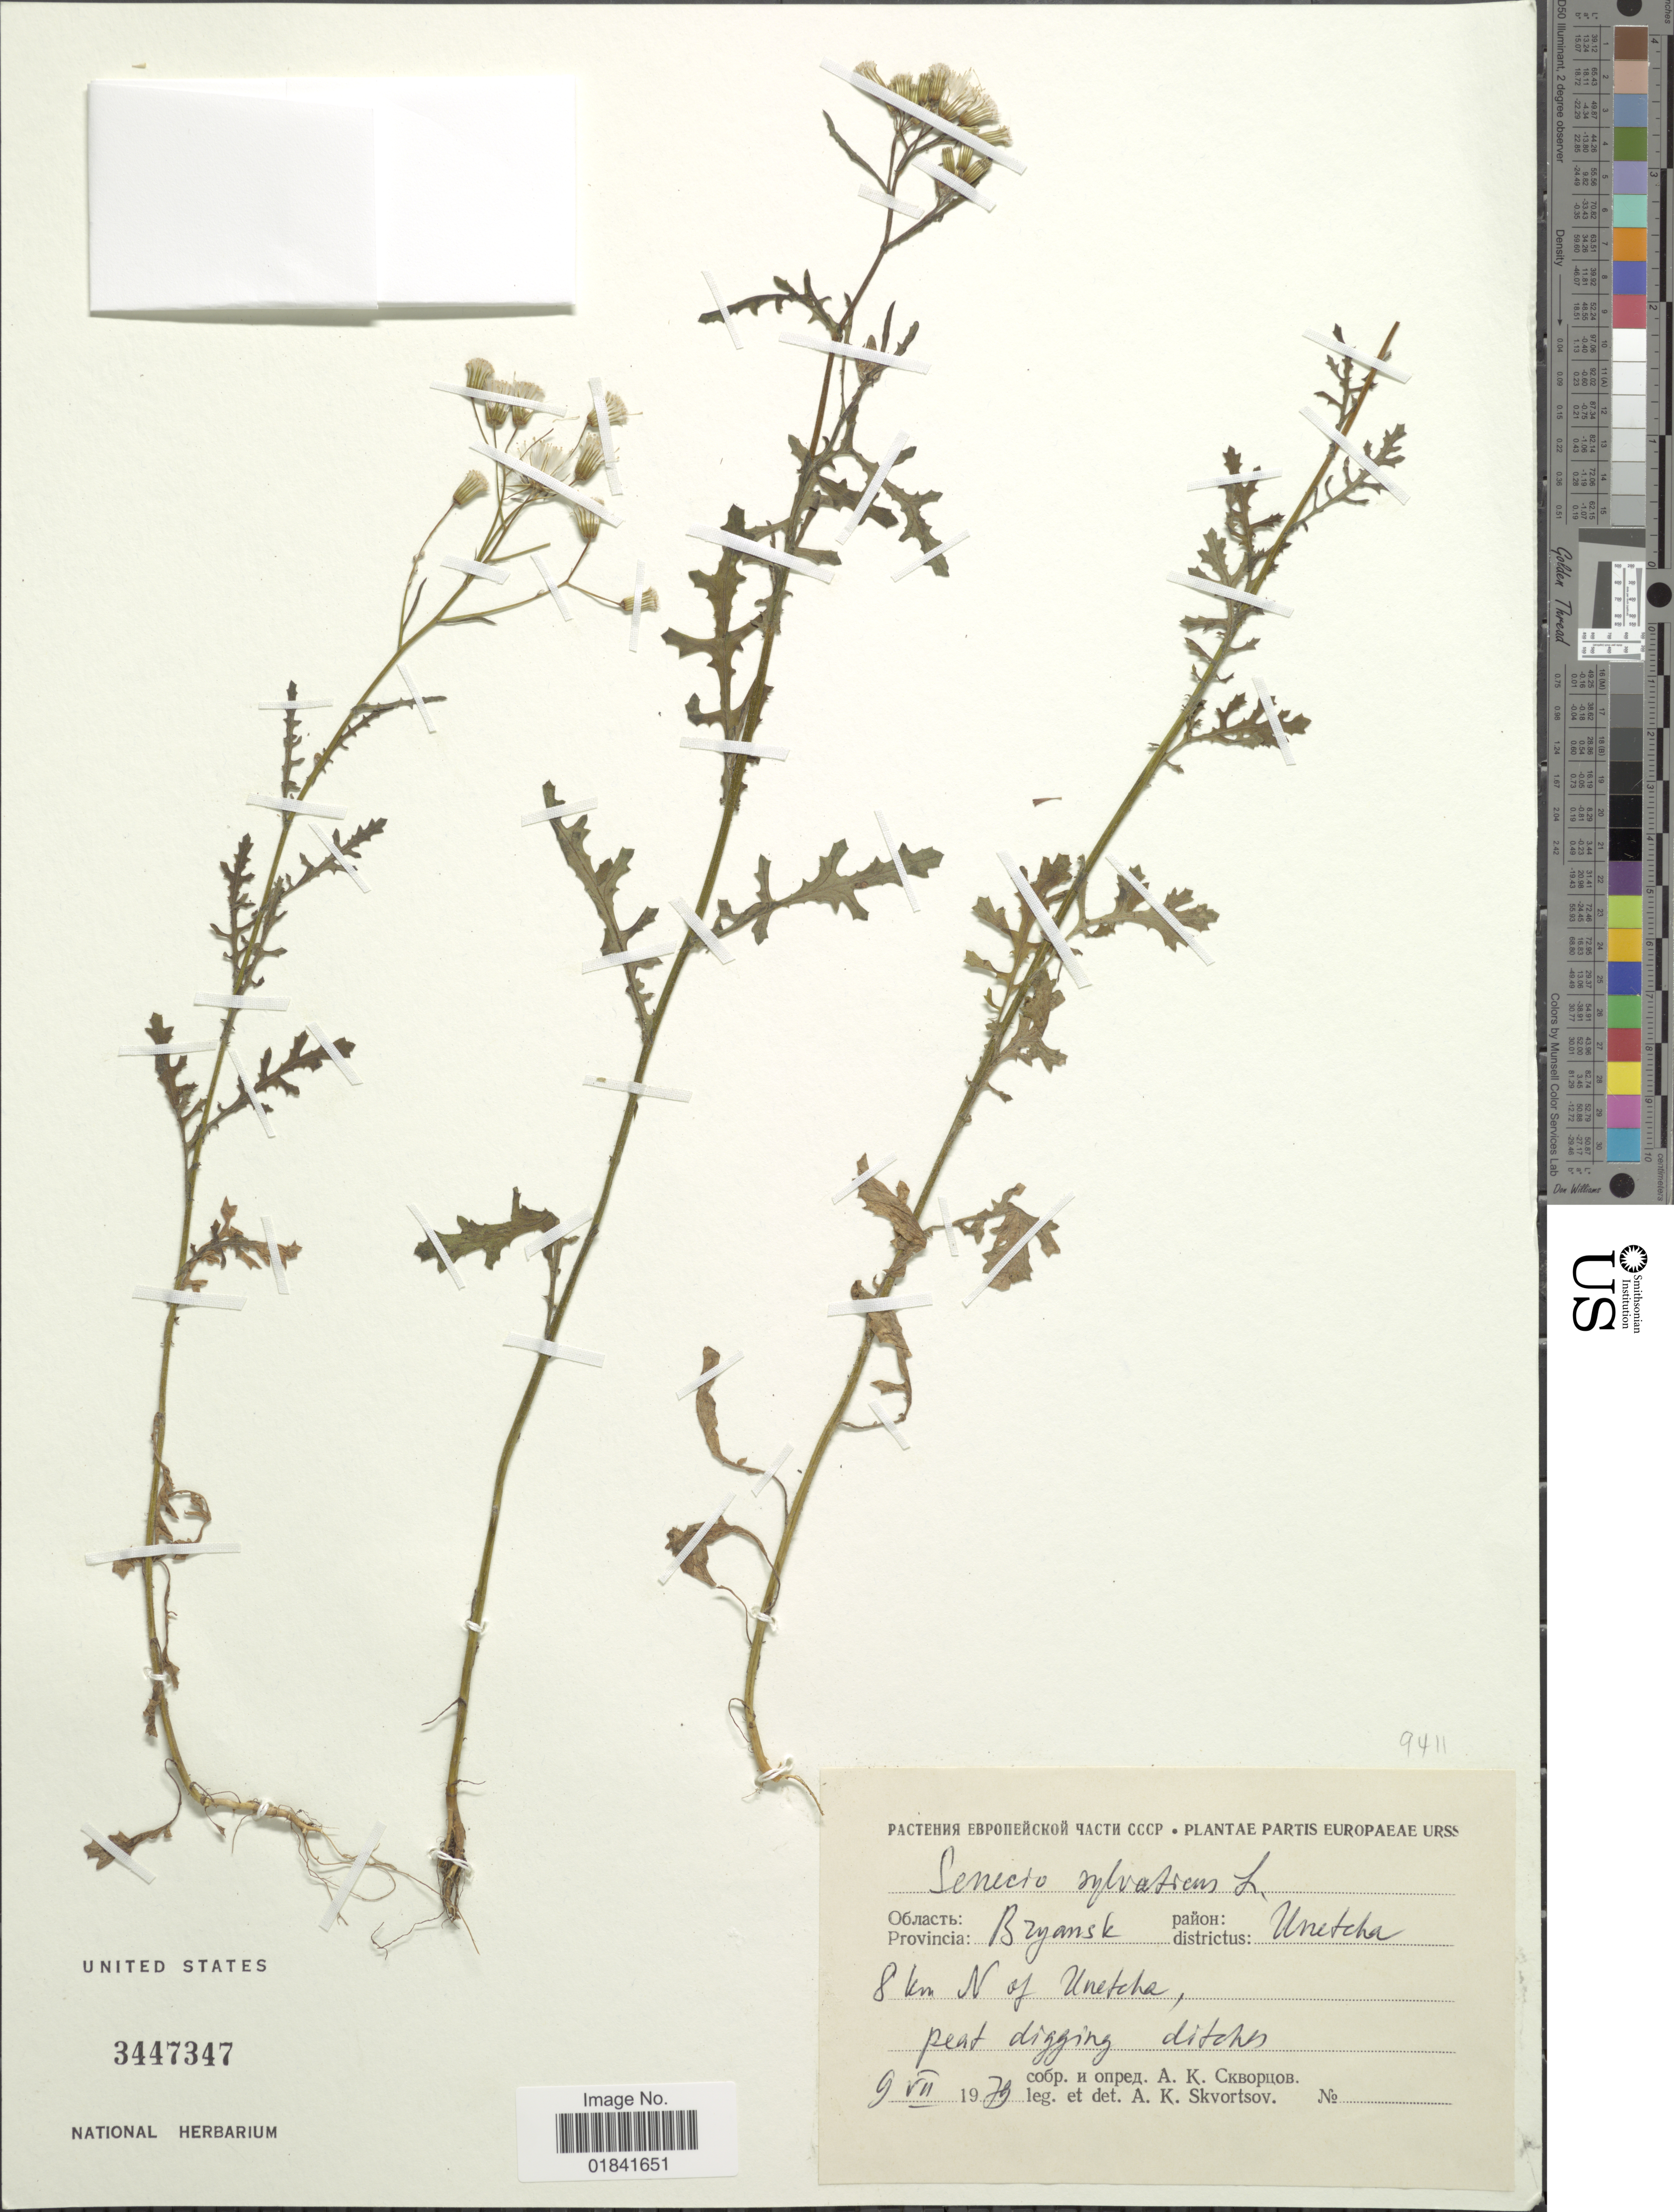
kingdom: Plantae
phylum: Tracheophyta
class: Magnoliopsida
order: Asterales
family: Asteraceae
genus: Senecio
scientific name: Senecio sylvaticus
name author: L.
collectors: A. K. Skvortsov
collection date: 1979-07-09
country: Russian Federation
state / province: Bryansk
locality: Districtus: Unetcha, 8 km N of Unetcha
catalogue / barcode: US 3447347